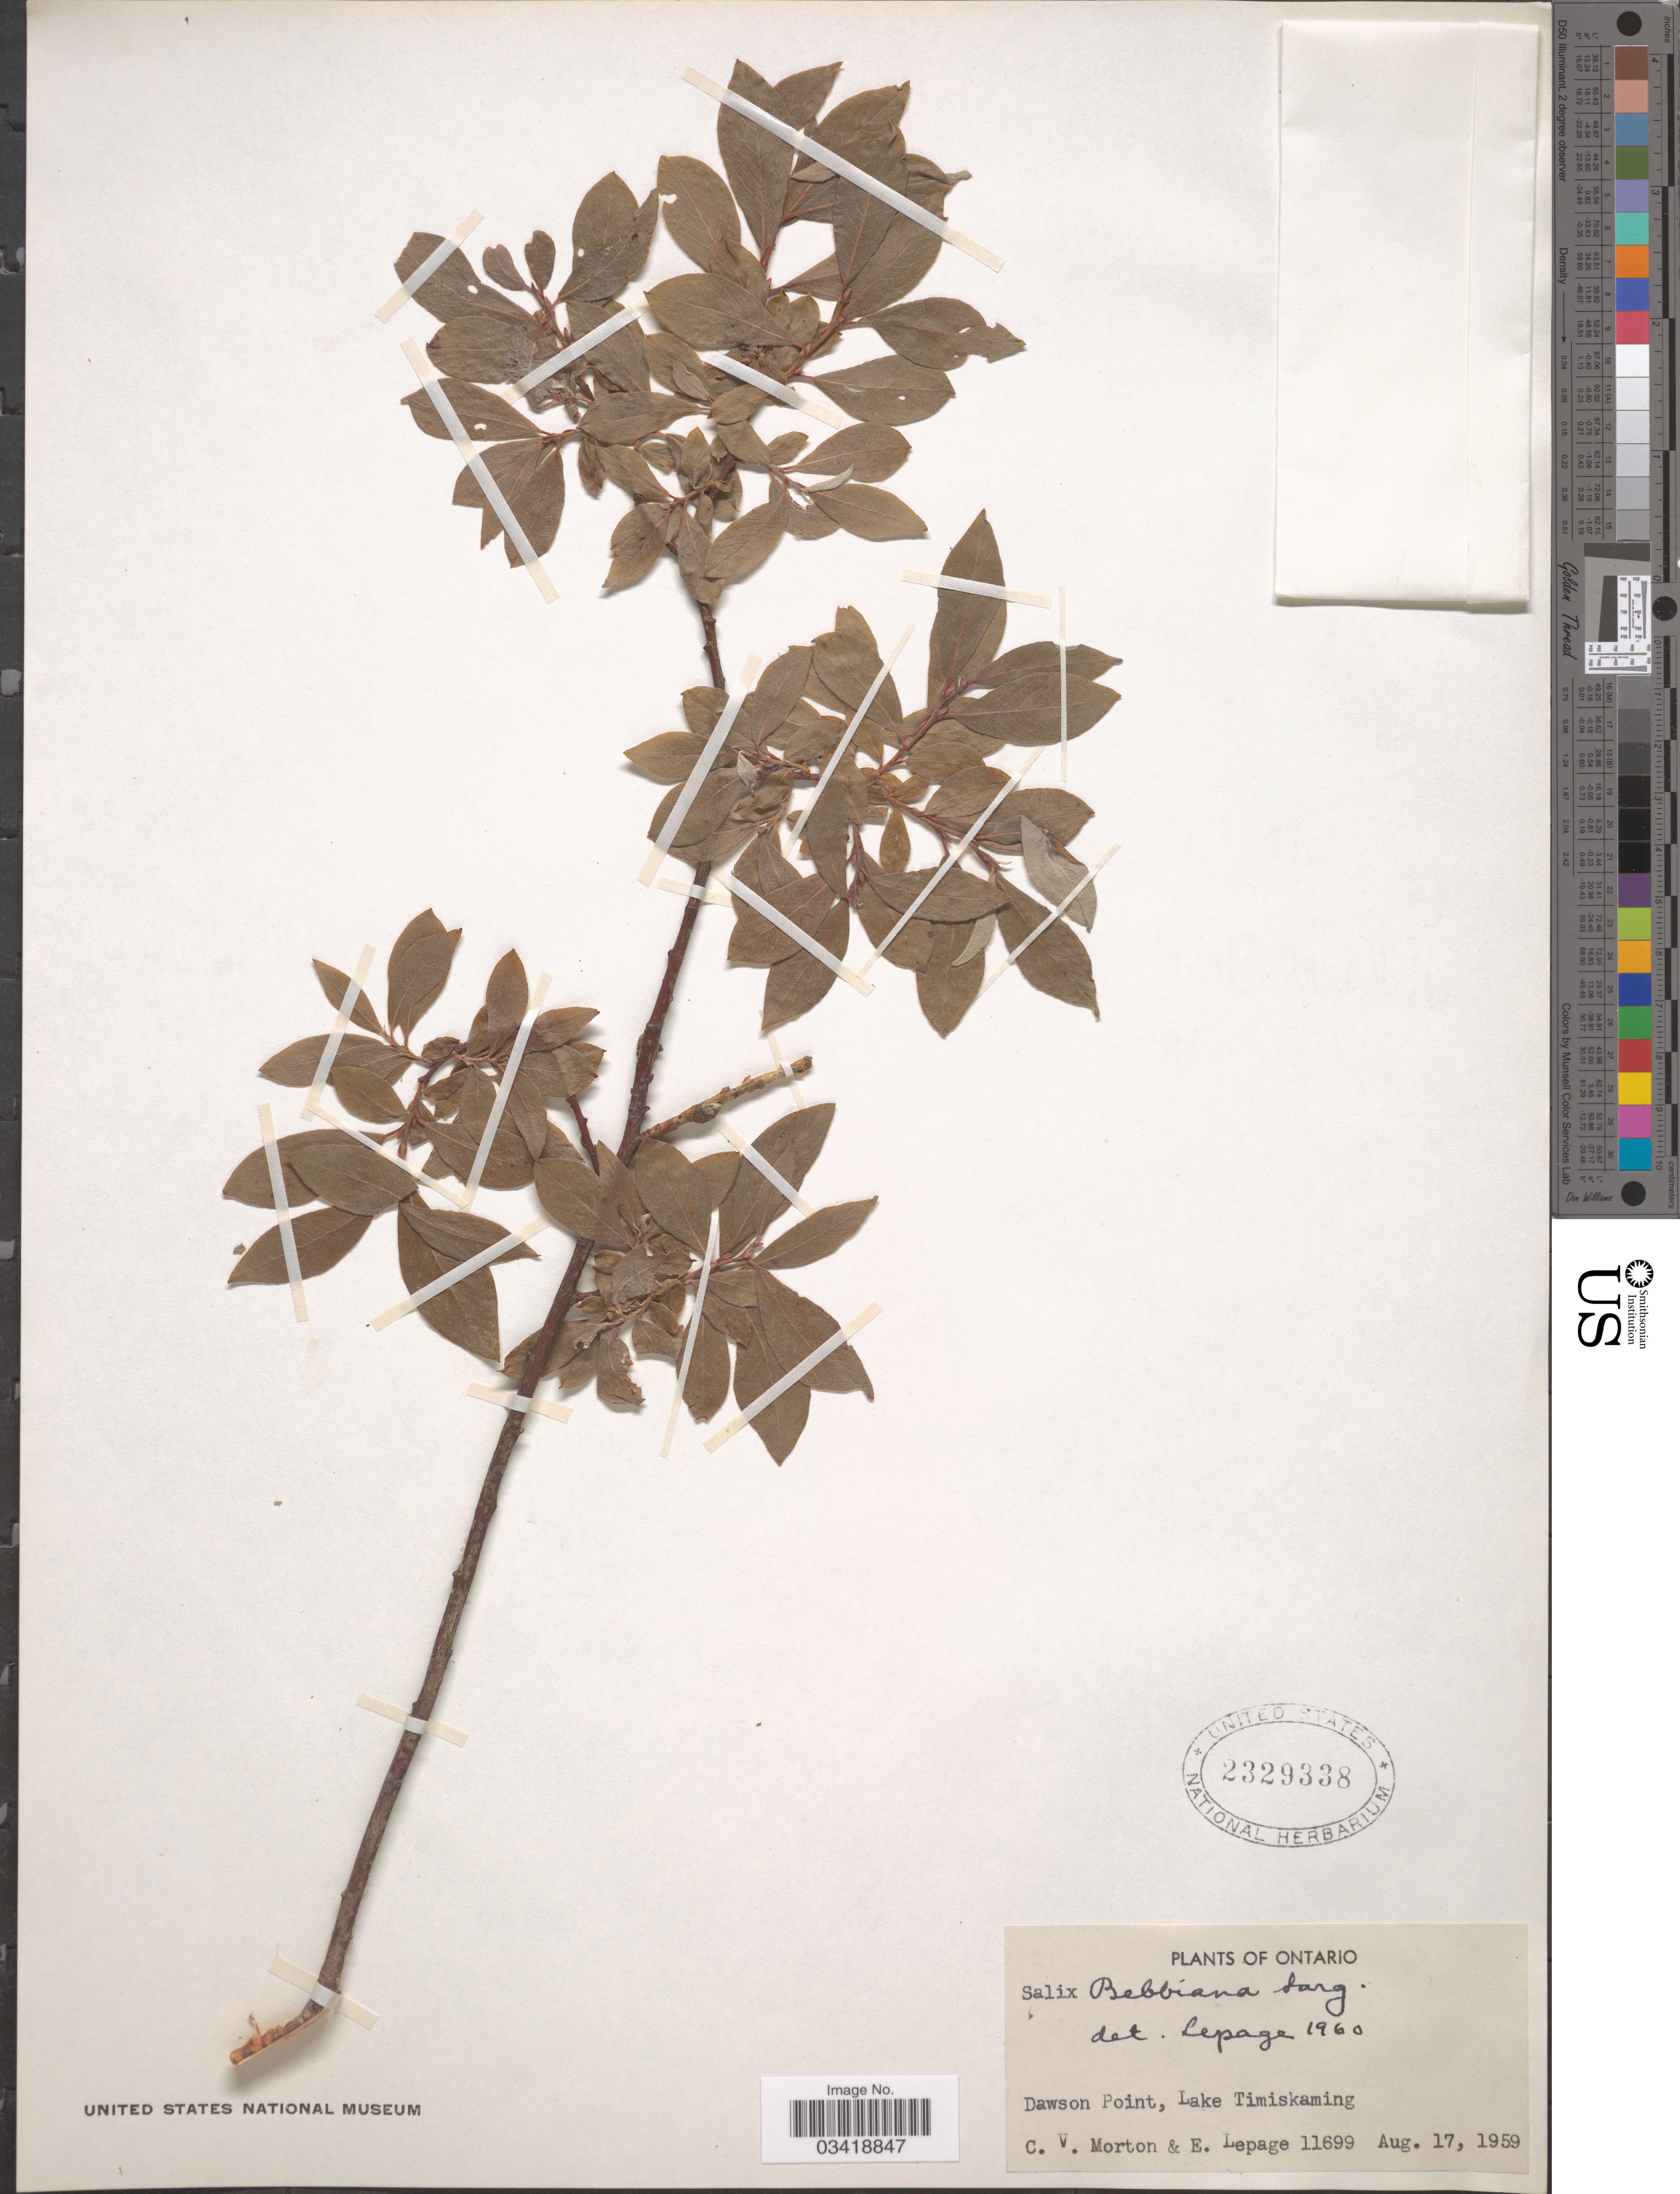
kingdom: Plantae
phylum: Tracheophyta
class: Magnoliopsida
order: Malpighiales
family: Salicaceae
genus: Salix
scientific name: Salix bebbiana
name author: Sarg.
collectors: C. V. Morton & E. Lepage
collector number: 11699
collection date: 1959-08-17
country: Canada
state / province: Ontario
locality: Dawson Point, Lake Timiskaming.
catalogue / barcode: US 2329338